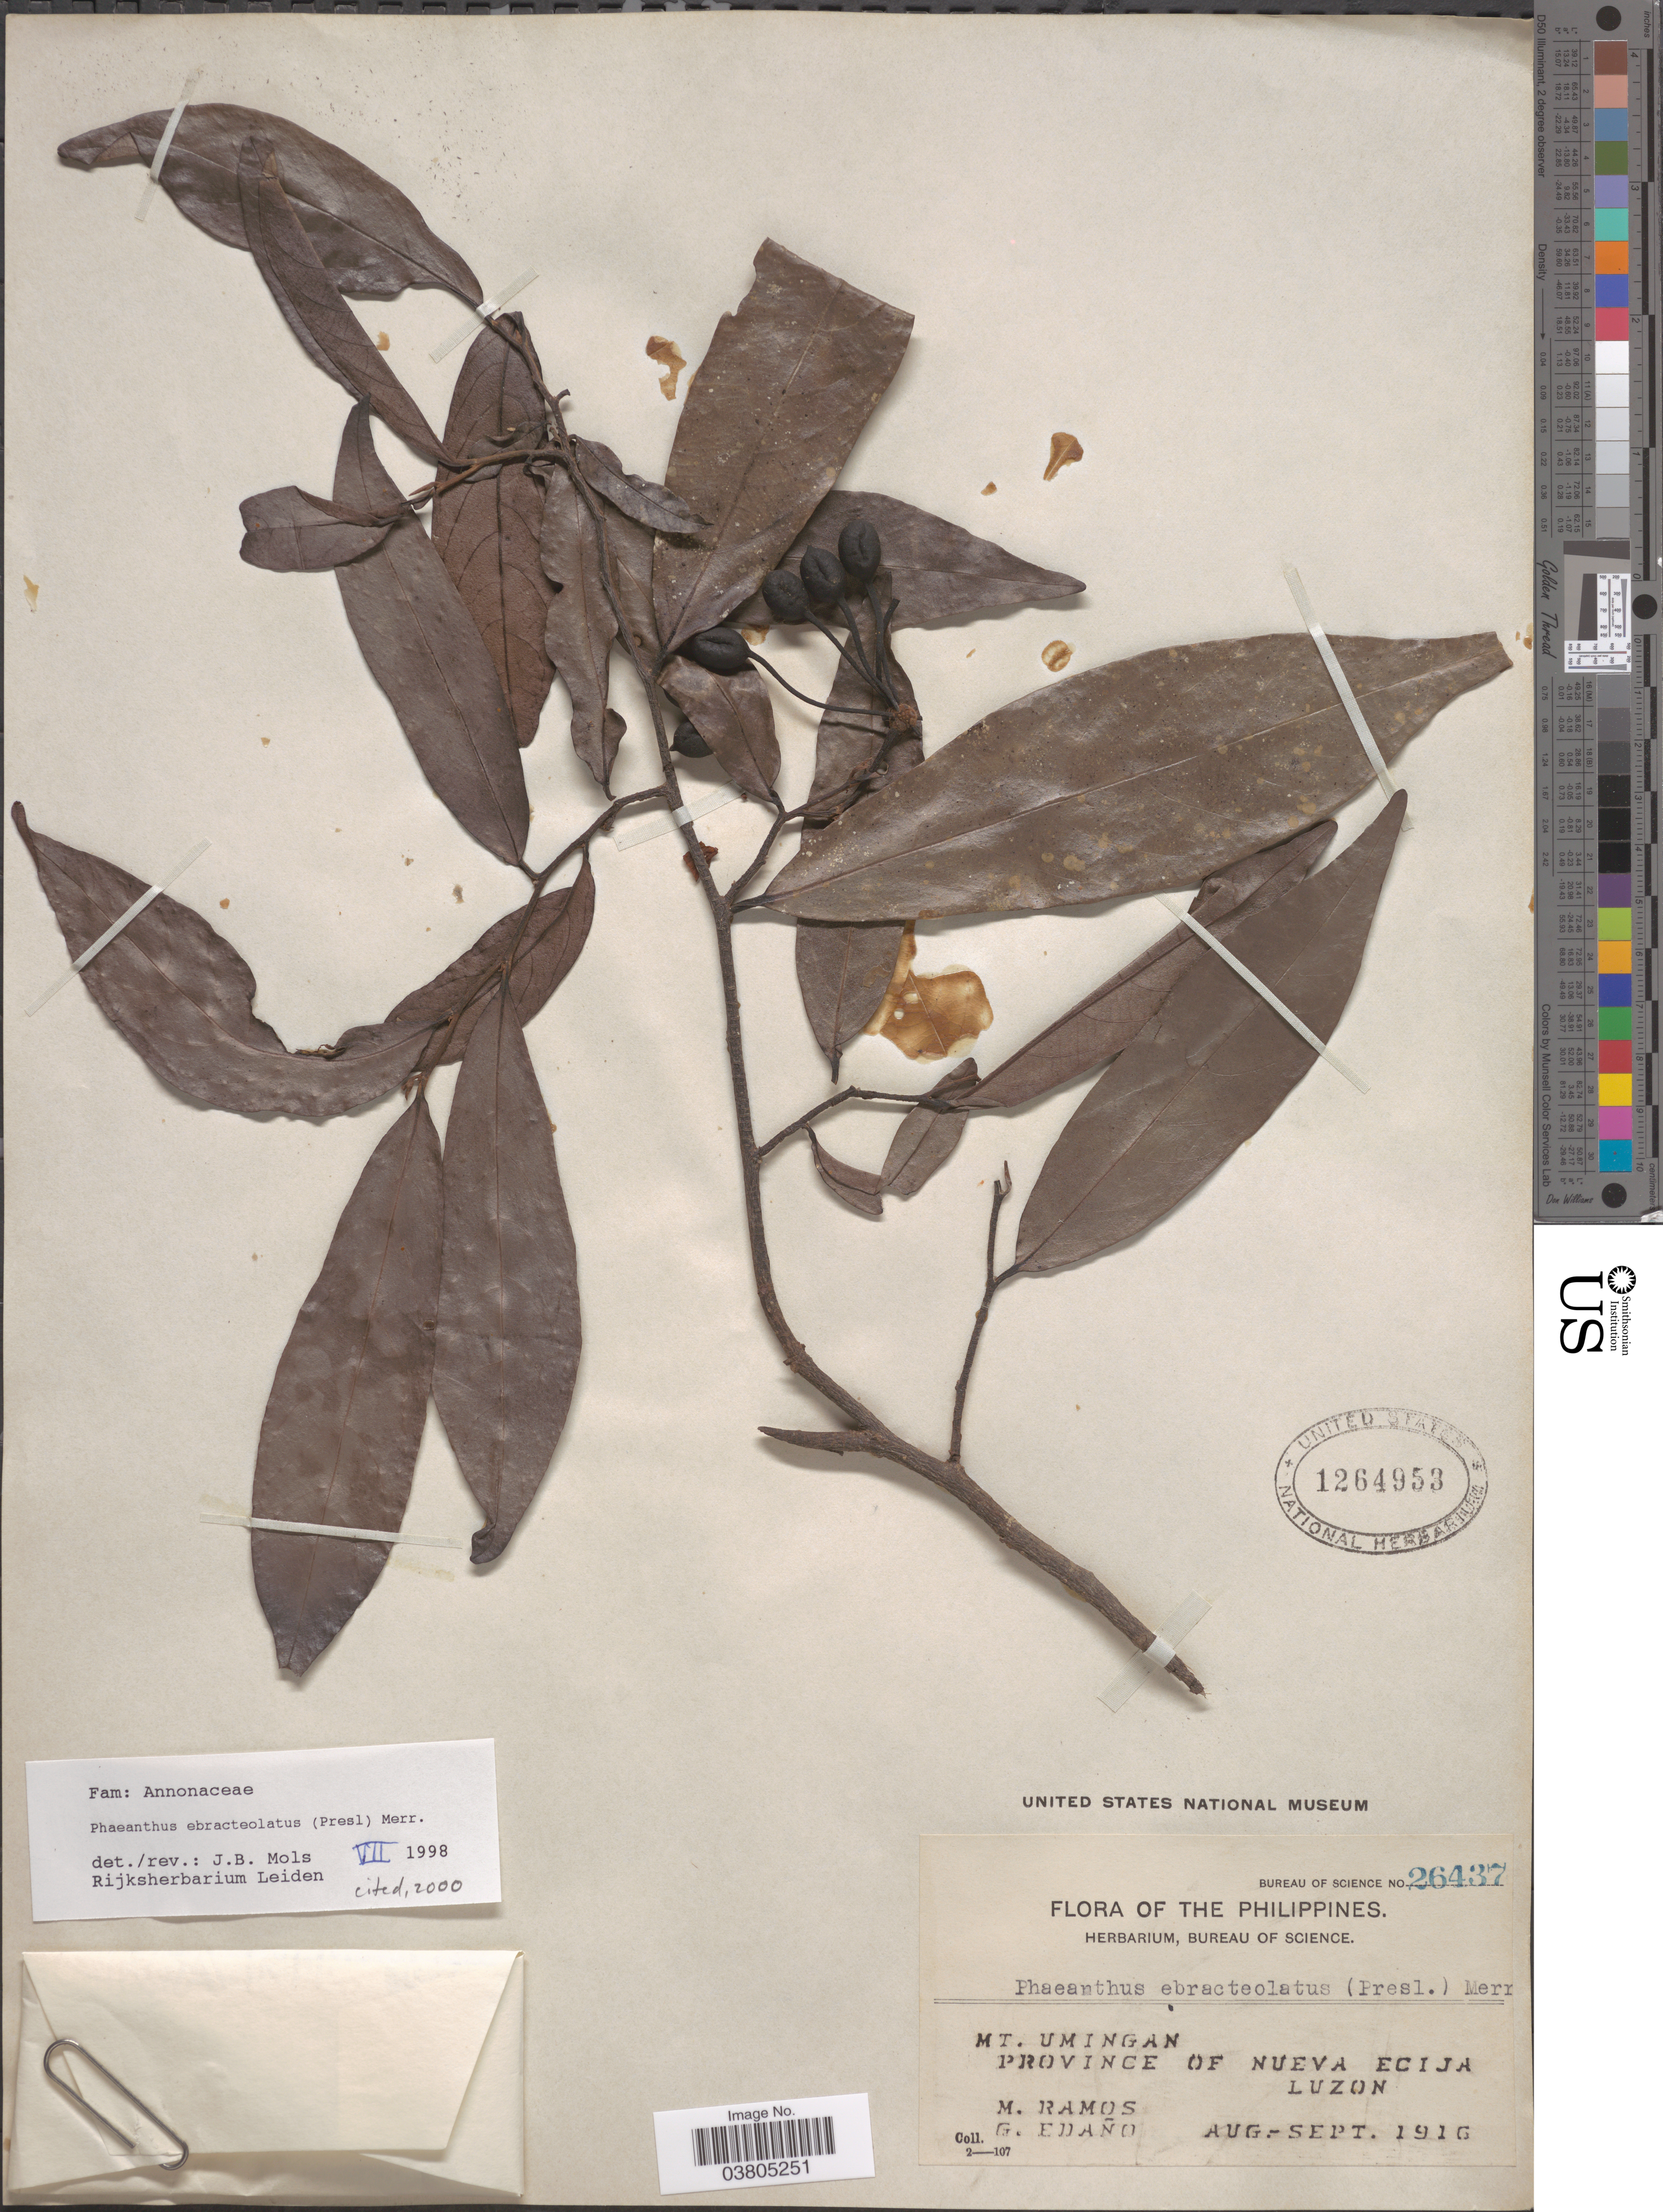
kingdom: Plantae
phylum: Tracheophyta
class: Magnoliopsida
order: Magnoliales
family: Annonaceae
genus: Phaeanthus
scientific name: Phaeanthus ebracteolatus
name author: (C. Presl) Merr.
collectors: M. Ramos & G. Edaño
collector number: Bureau of Science 26437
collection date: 1916-08/1916-09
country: Philippines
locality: Mt. Umingan. Province of Nueva Ecija. Luzon.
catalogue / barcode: US 1264953